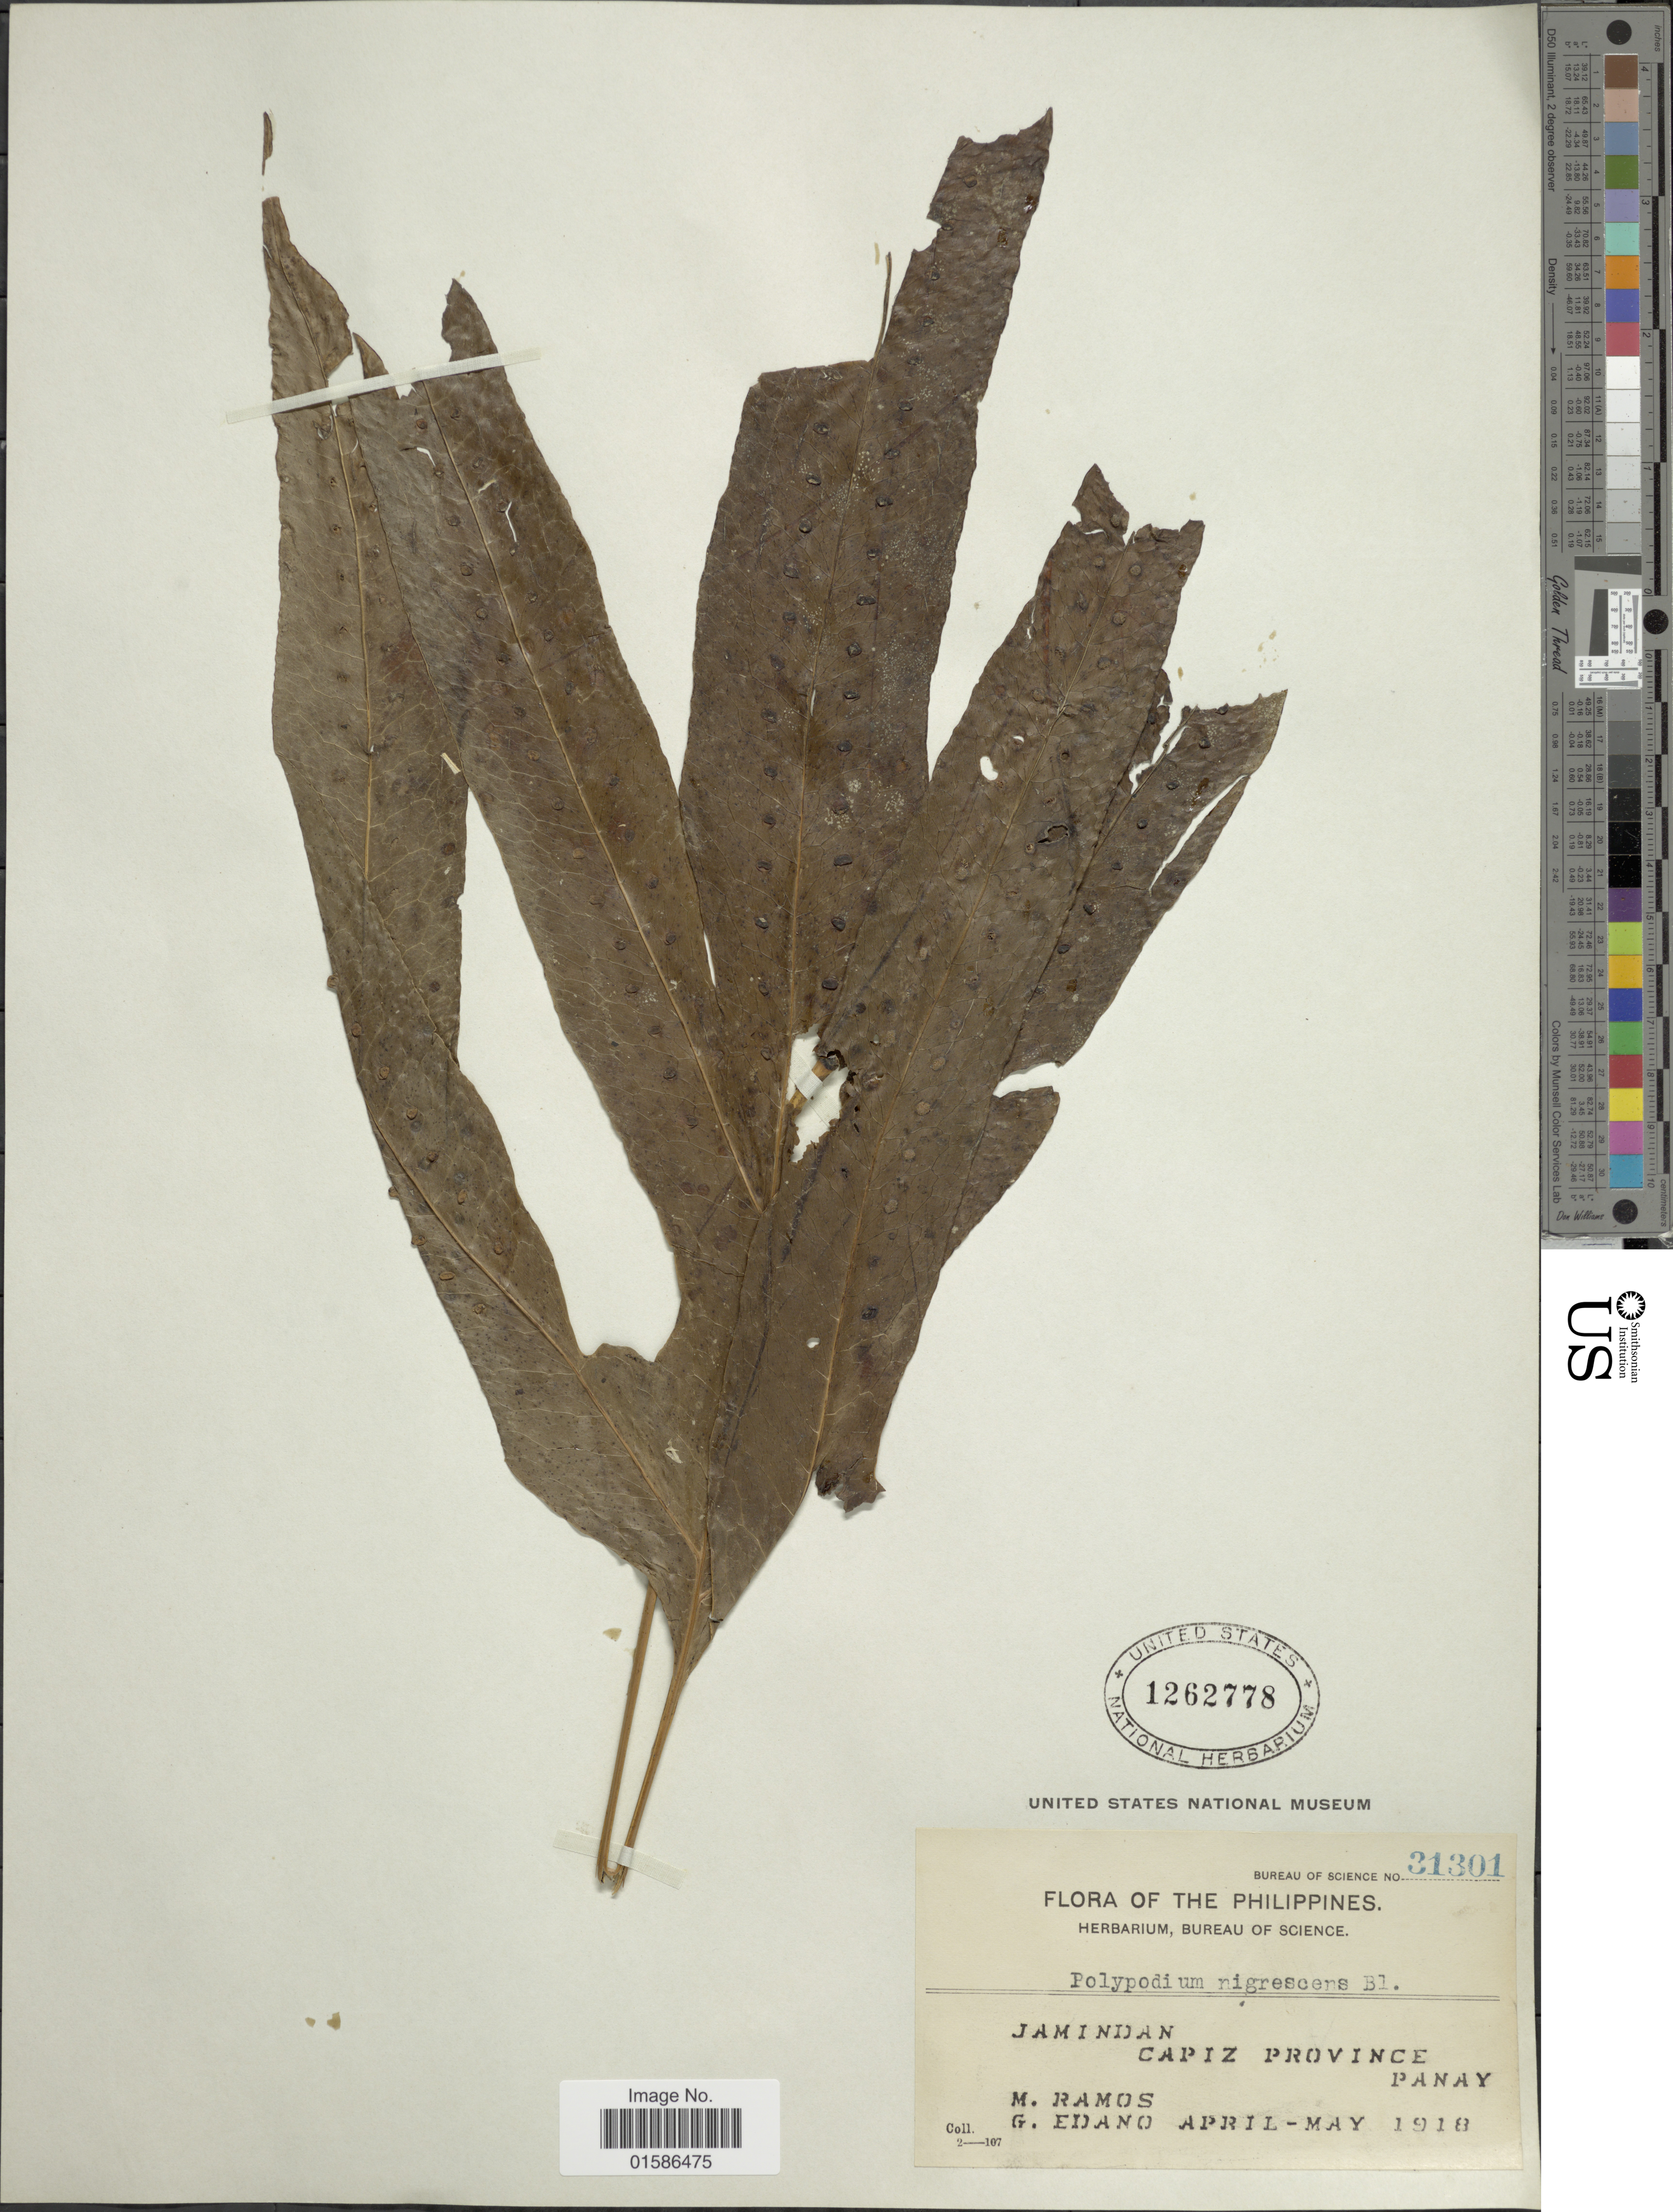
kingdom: Plantae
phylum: Tracheophyta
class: Polypodiopsida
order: Polypodiales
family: Polypodiaceae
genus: Microsorum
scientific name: Microsorum membranifolium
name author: (R. Br.) Ching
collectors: M. Ramos & G. Edaño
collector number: Bureau of Science 31301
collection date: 1918-04/1918-05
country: Philippines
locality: Jamindam, capiz Province, Panay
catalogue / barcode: US 1262778